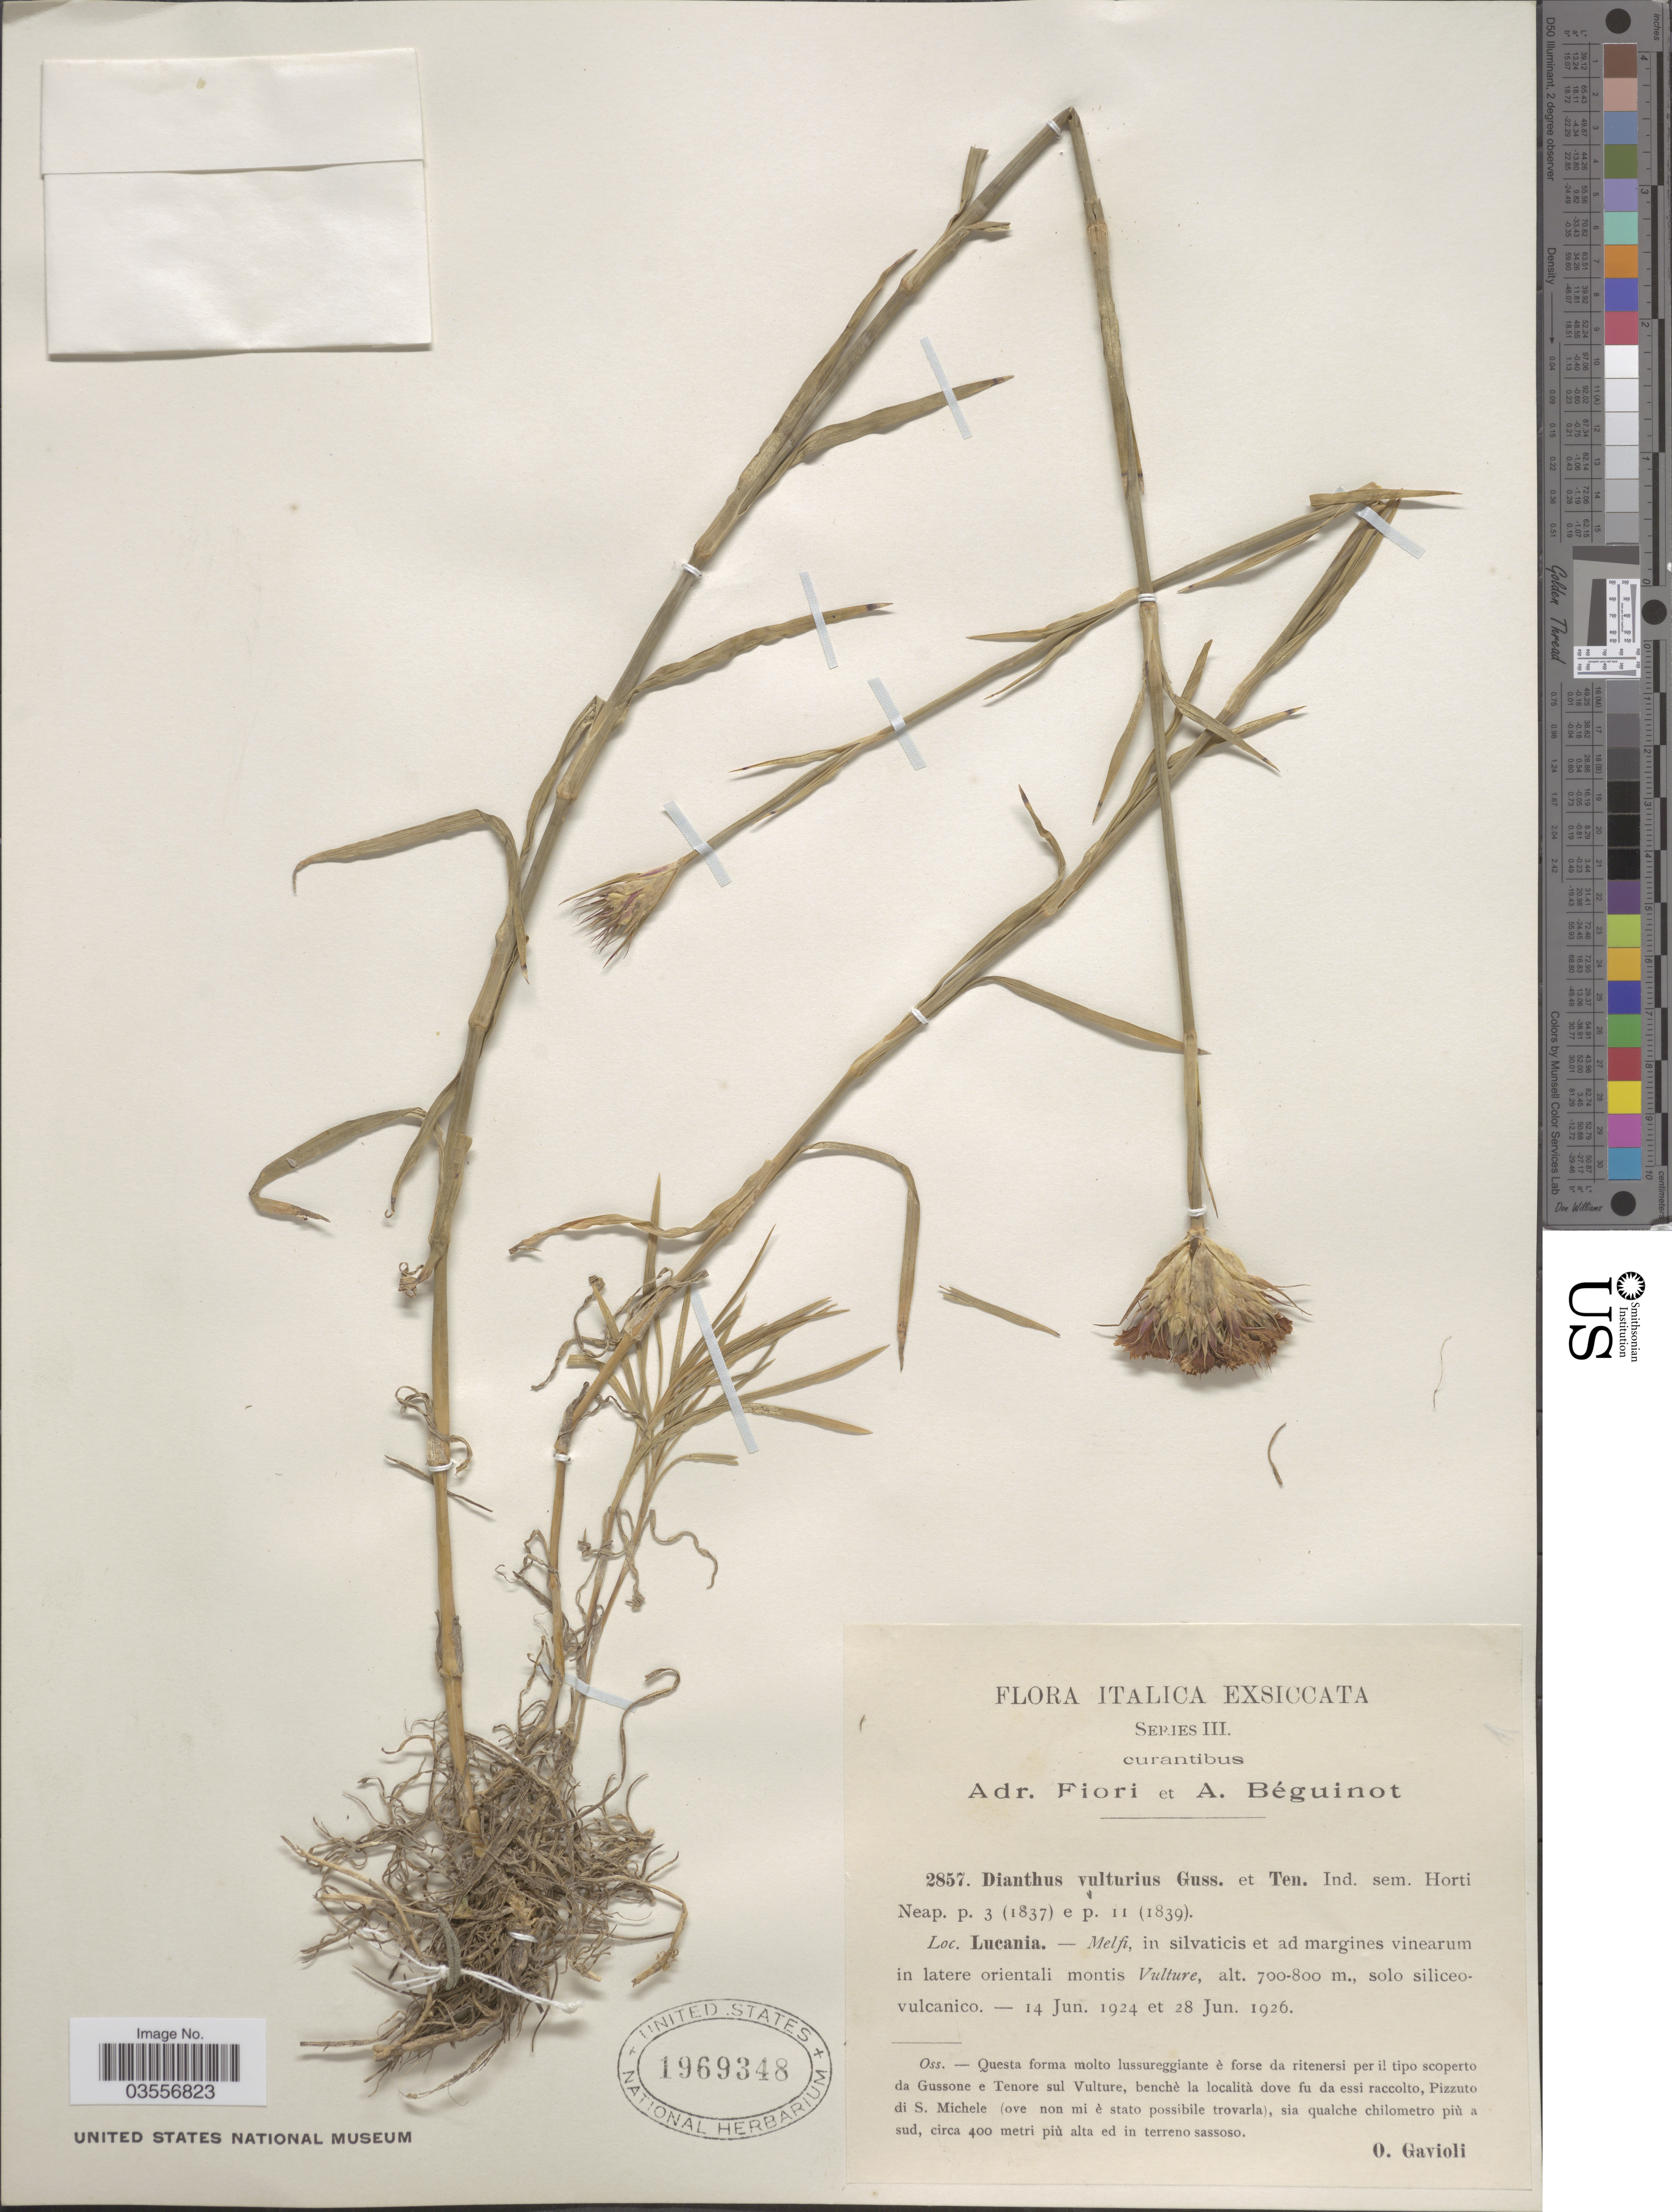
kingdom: Plantae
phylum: Tracheophyta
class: Magnoliopsida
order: Caryophyllales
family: Caryophyllaceae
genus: Dianthus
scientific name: Dianthus vulturius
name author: Gussone & Ten.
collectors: A. Fiori & A. Béguinot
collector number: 2857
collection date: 1924-06-14/1926-06-28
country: Italy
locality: Italica. Lucania. - Melfi, in silvaticis et ad margines vinearum in latere orientali montis Vulture.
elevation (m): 700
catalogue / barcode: US 1969348